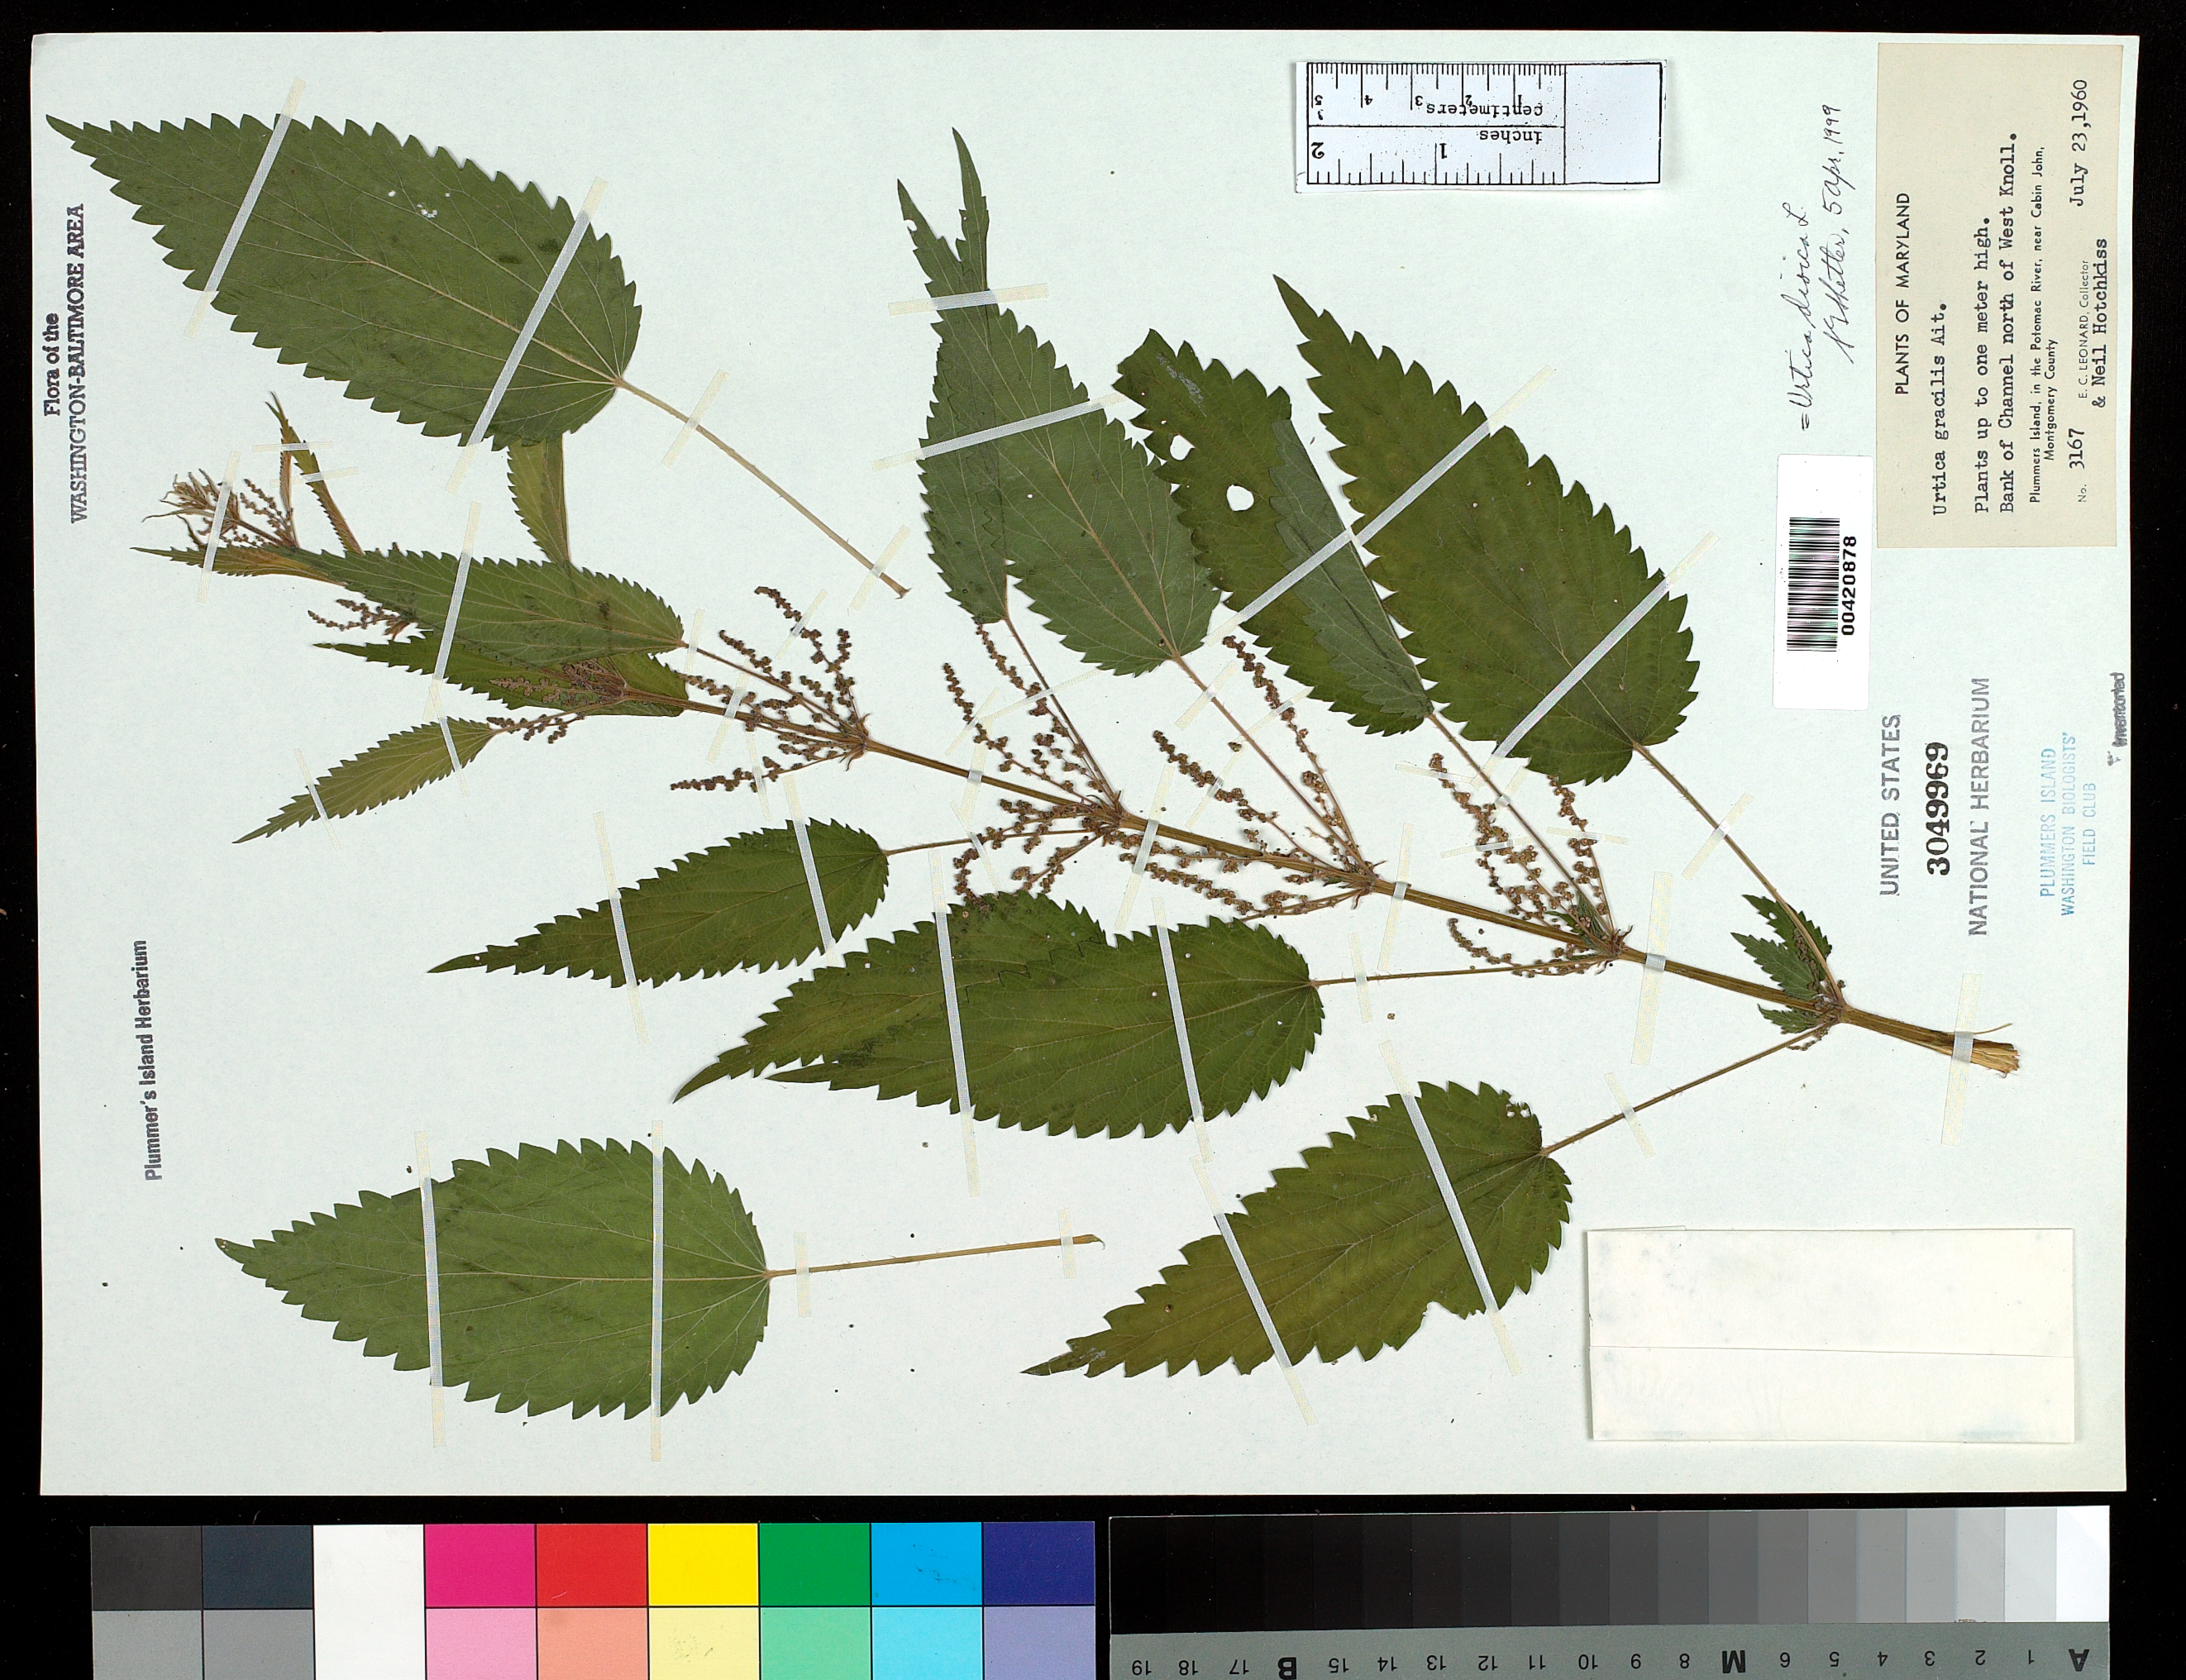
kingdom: Plantae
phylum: Tracheophyta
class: Magnoliopsida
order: Rosales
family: Urticaceae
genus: Urtica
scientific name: Urtica dioica subsp. gracilis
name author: L.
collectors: E. C. Leonard & N. Hotchkiss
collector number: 3167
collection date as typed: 23 Jul 1960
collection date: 1960-07-23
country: United States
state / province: Maryland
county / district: Montgomery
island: Plummers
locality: Plummer's Island; bank of Channel N of W Knoll C. & O. Canal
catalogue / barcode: US 3049969